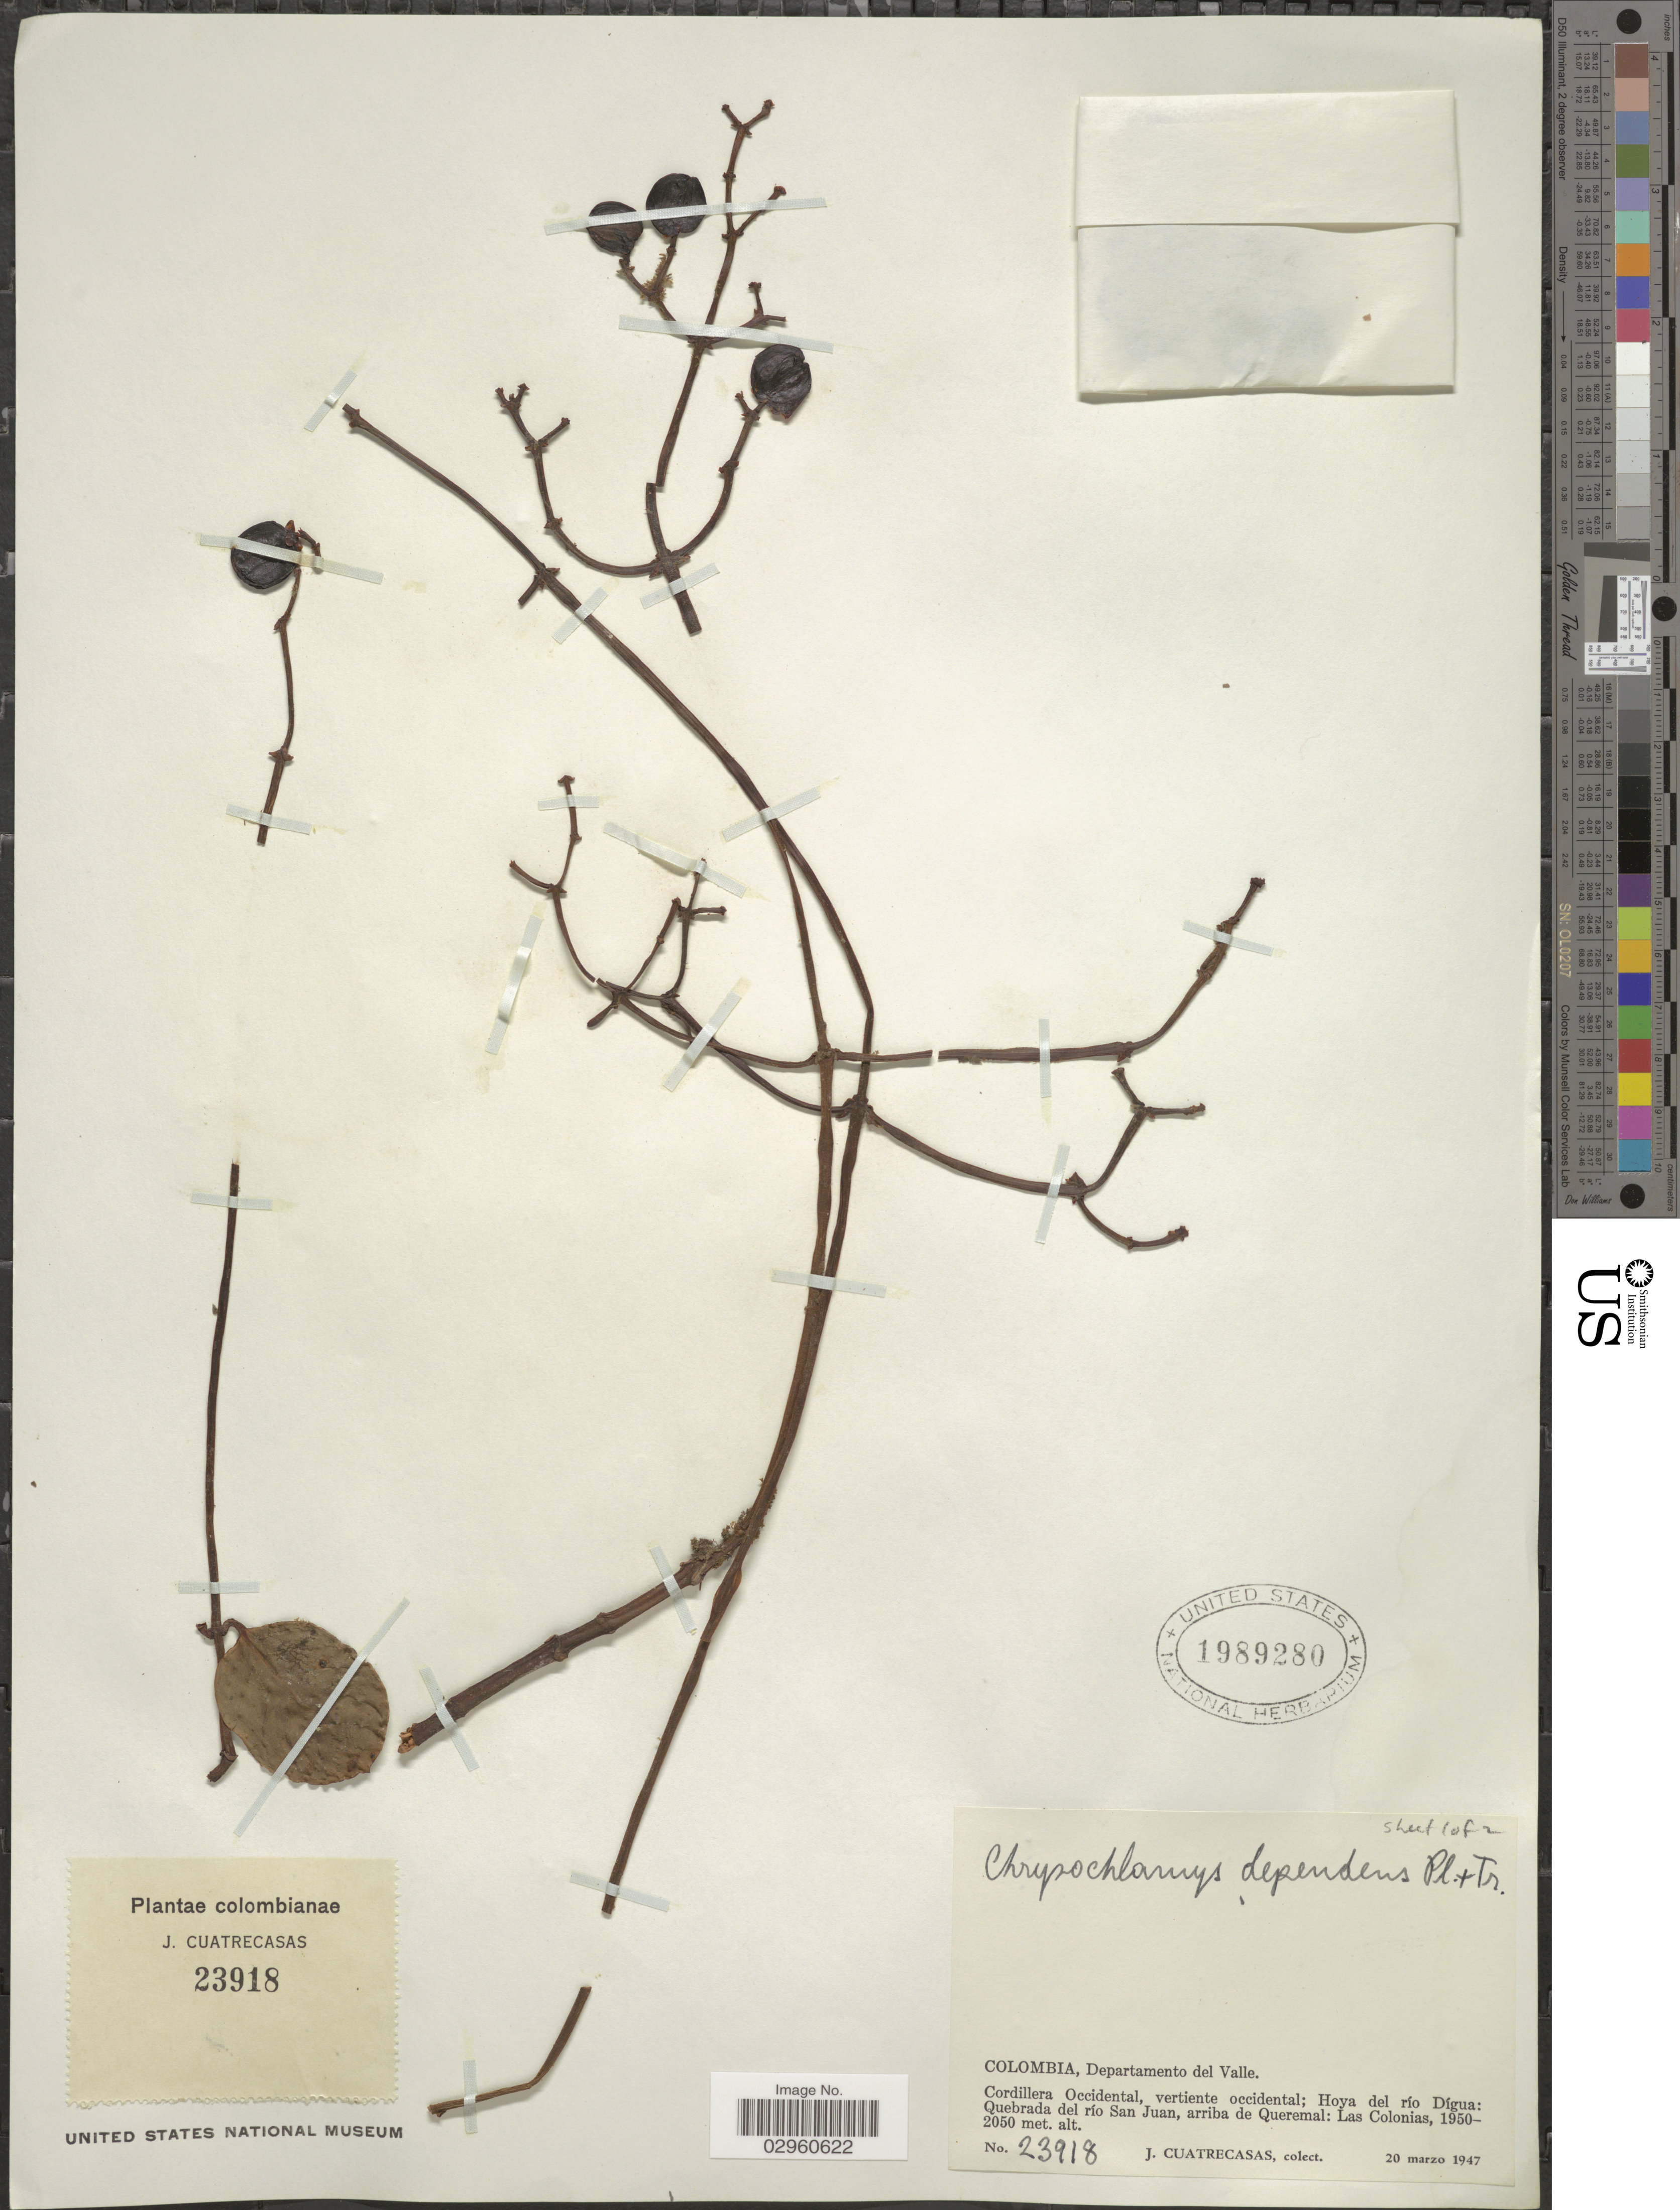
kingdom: Plantae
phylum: Tracheophyta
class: Magnoliopsida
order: Malpighiales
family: Clusiaceae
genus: Chrysochlamys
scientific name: Chrysochlamys dependens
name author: Planch. & Triana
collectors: J. Cuatrecasas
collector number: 23918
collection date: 1947-03-20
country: Colombia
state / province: Valle del Cauca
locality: Departamento del Valle. Cordillera Occidental, vertiente occidental; Hoya del río Dígua: Quebrada del río San Juan, arriba de Queremal: Las Colonias.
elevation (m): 1950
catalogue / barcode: US 1989280